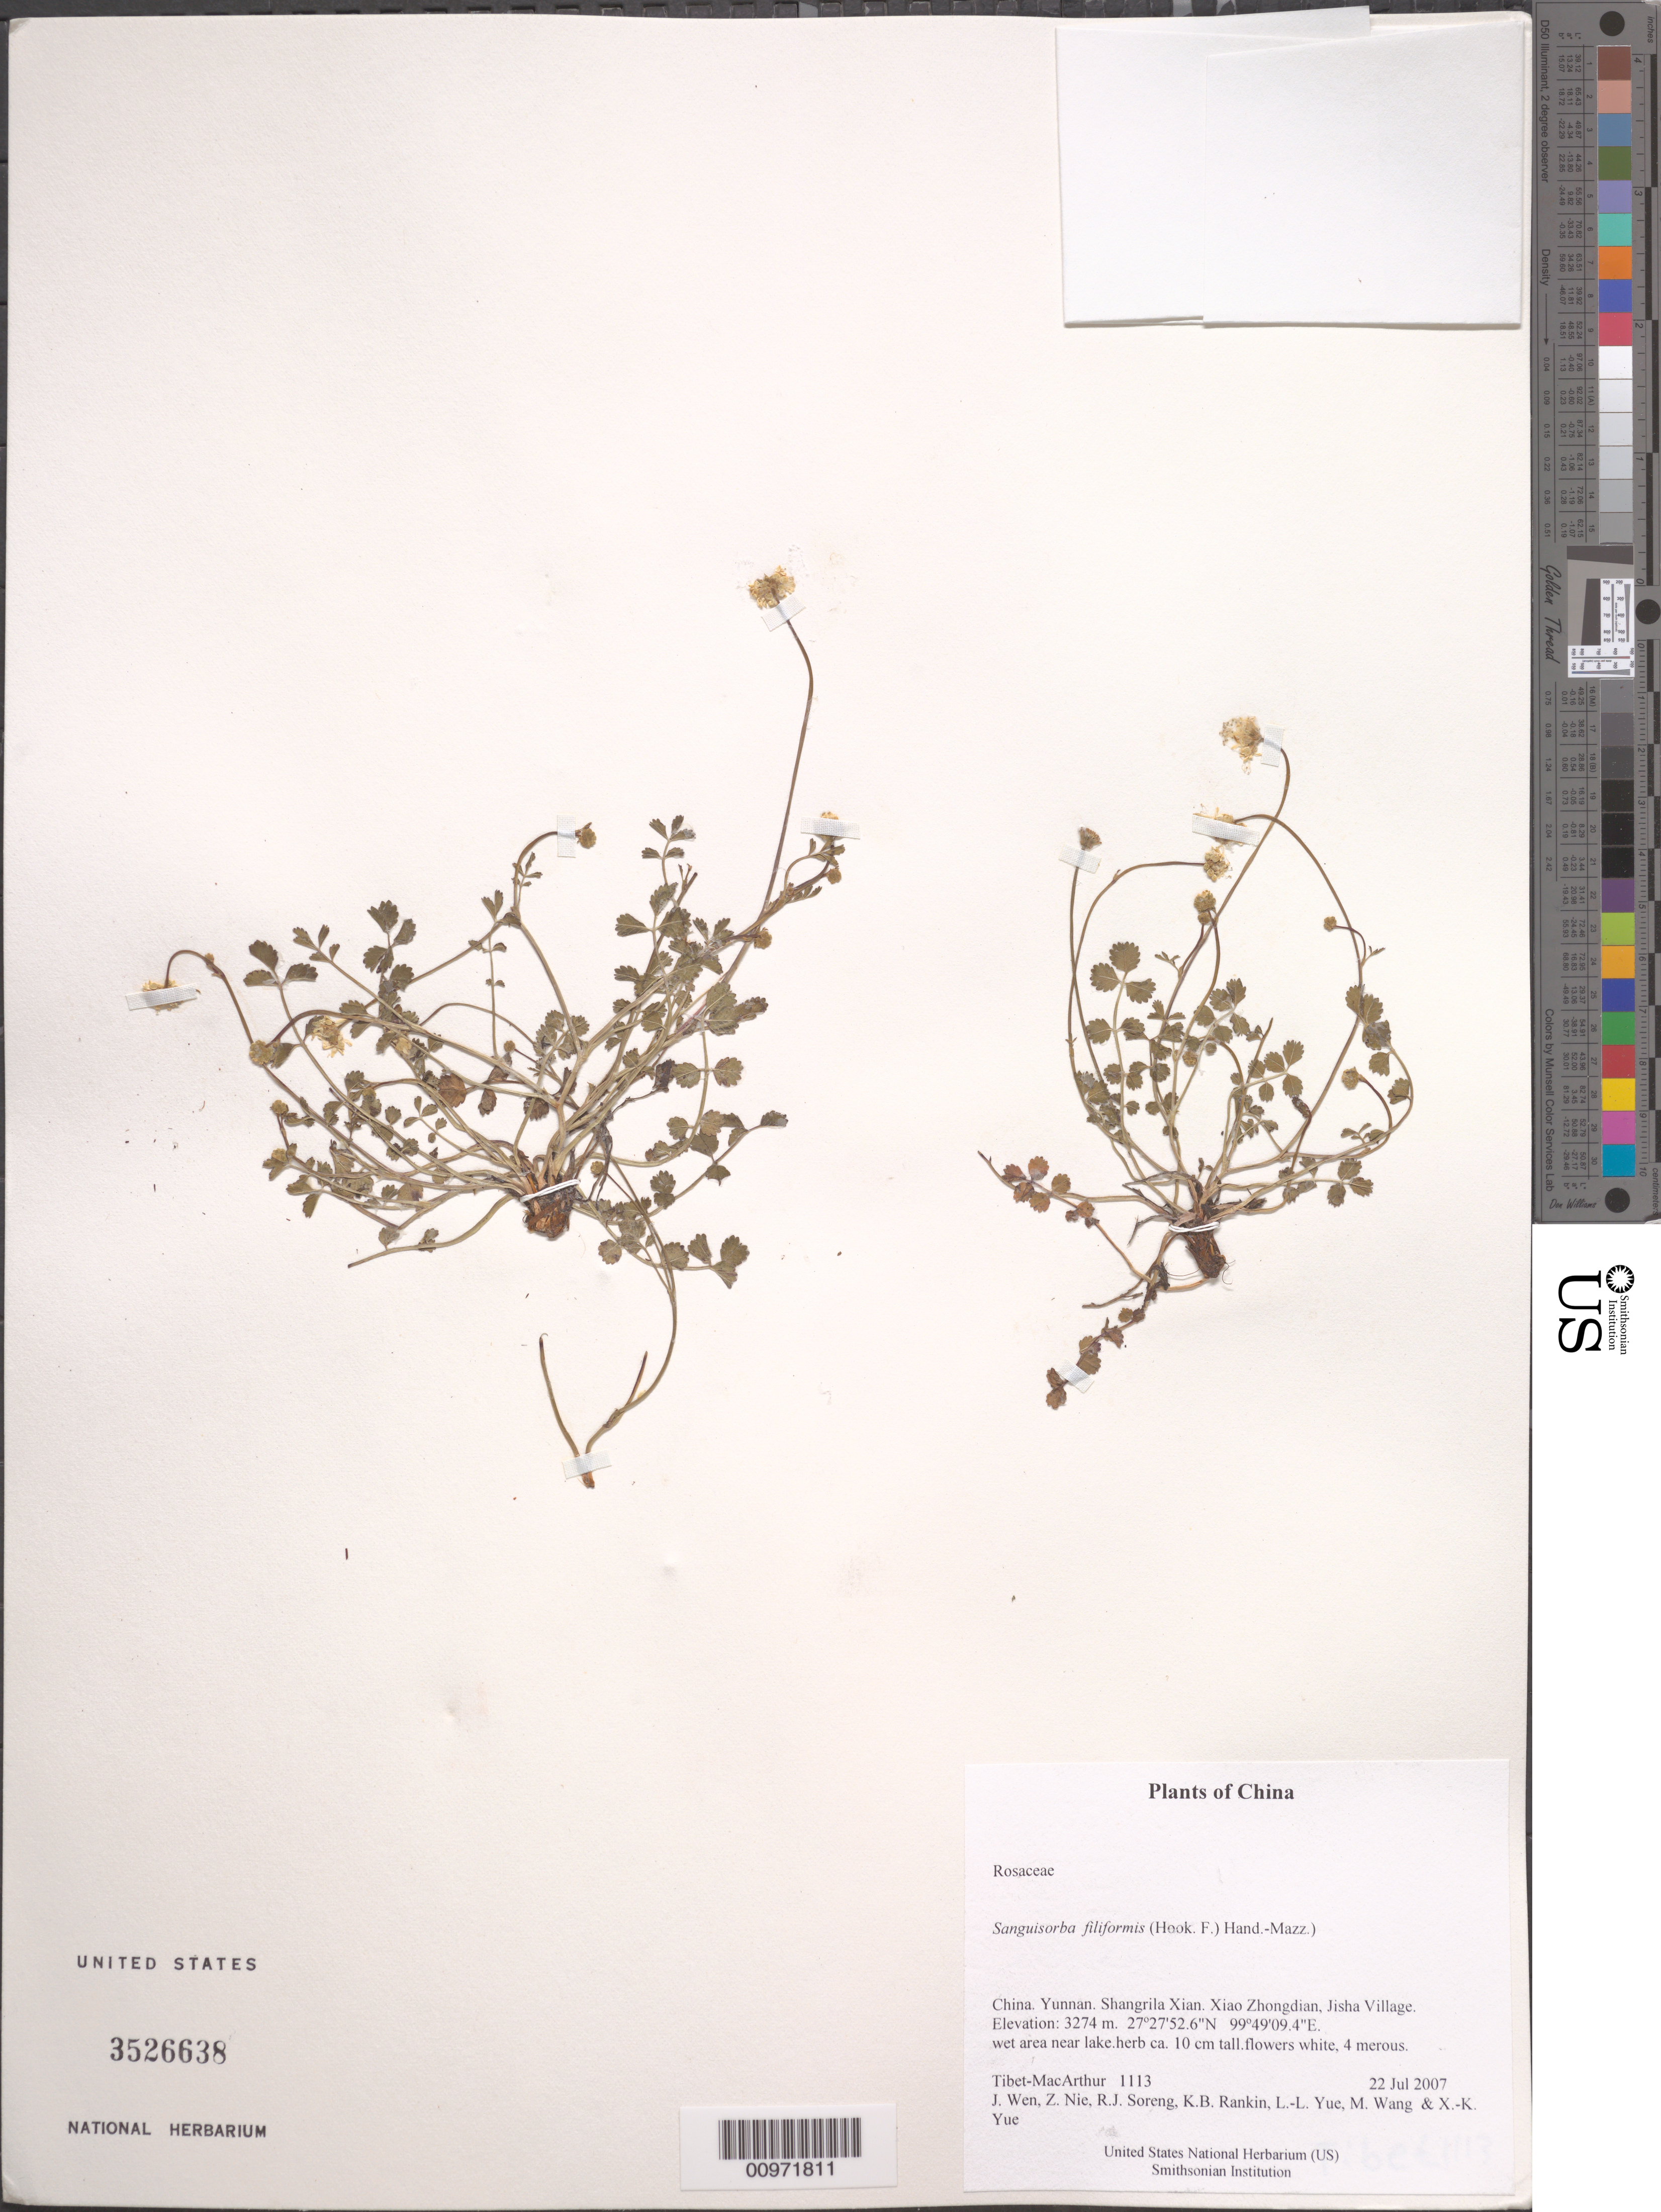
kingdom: Plantae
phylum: Tracheophyta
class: Magnoliopsida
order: Rosales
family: Rosaceae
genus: Sanguisorba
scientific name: Sanguisorba filiformis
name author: (Hook. f.) Hand.-Mazz.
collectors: Tibet-MacArthur, J. Wen, Z. Nie, R. J. Soreng, K. Rankin, L. Yue, M. Wang & X. Yue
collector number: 1113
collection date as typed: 22 Jul 2007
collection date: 2007-07-22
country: China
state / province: Yunnan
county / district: Shangrila Xian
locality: Xiao Zhongdian, Jisha Village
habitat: wet area near lake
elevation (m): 3274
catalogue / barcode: US 3526638